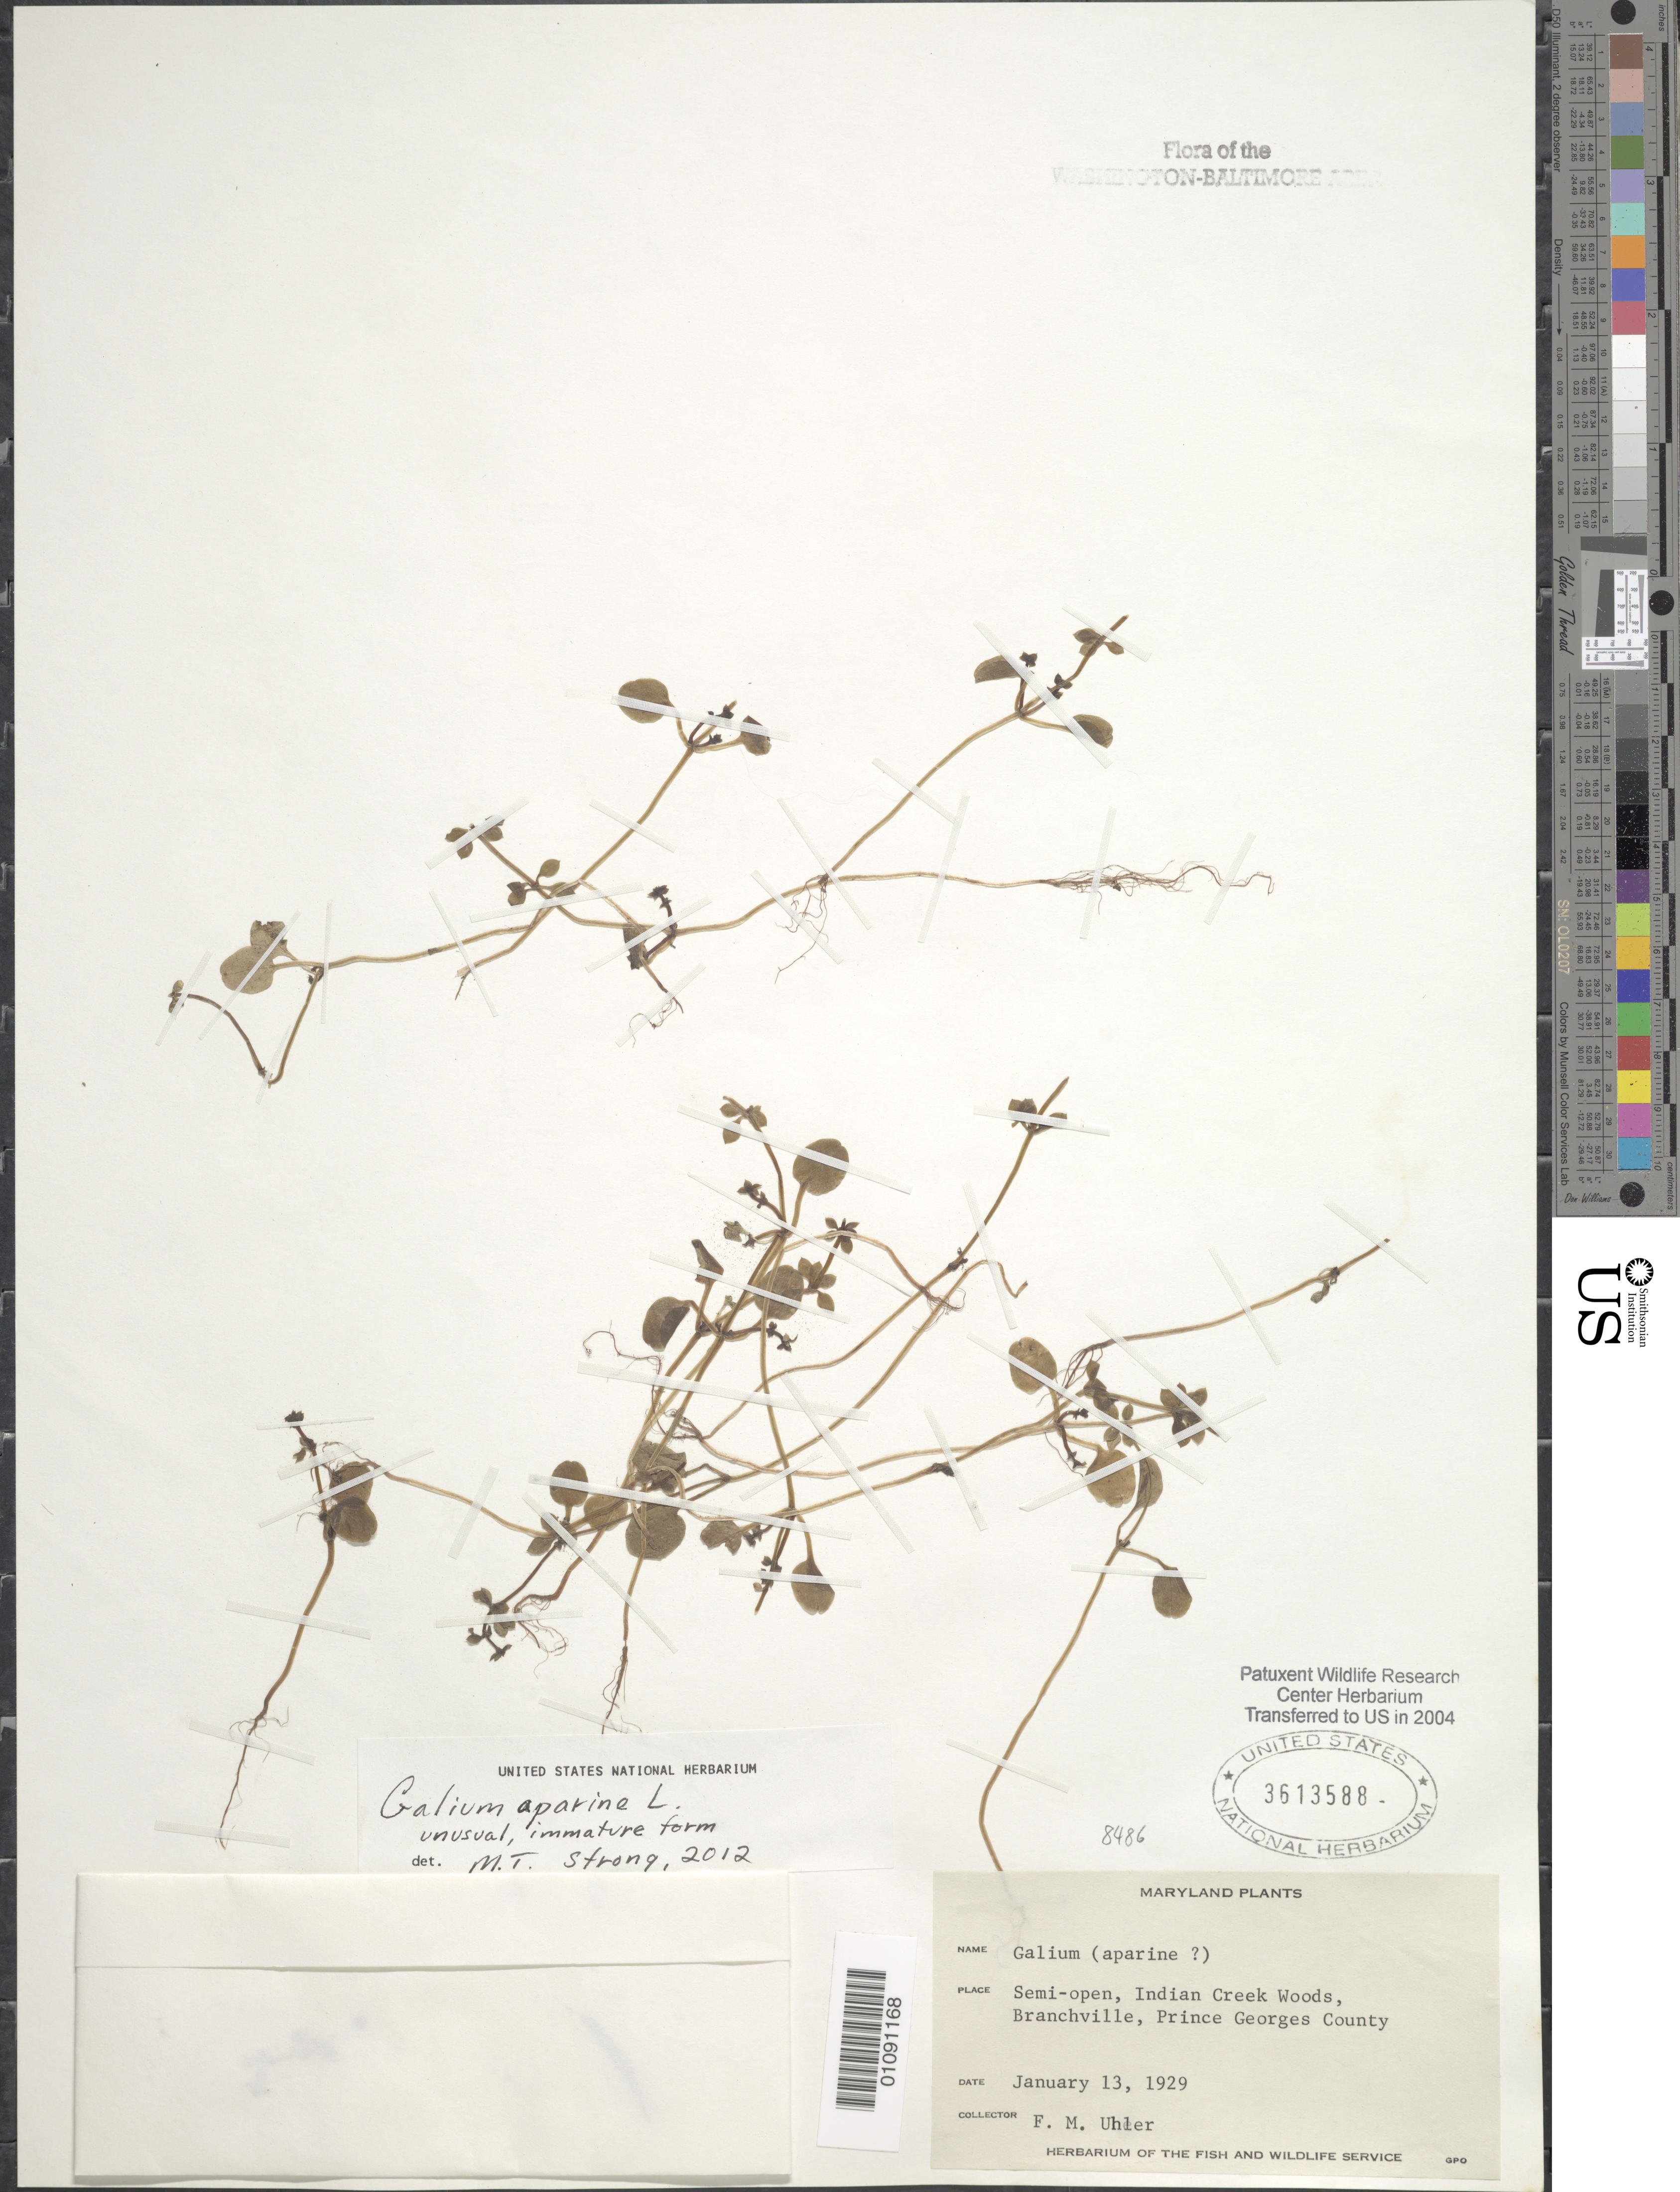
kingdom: Plantae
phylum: Tracheophyta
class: Magnoliopsida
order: Gentianales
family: Rubiaceae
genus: Galium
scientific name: Galium aparine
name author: L.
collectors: F. M. Uhler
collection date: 1929-01-13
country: United States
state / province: Maryland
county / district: Prince George's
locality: Branchville. Indian Creek Woods.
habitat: Semi-open.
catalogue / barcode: US 3613588